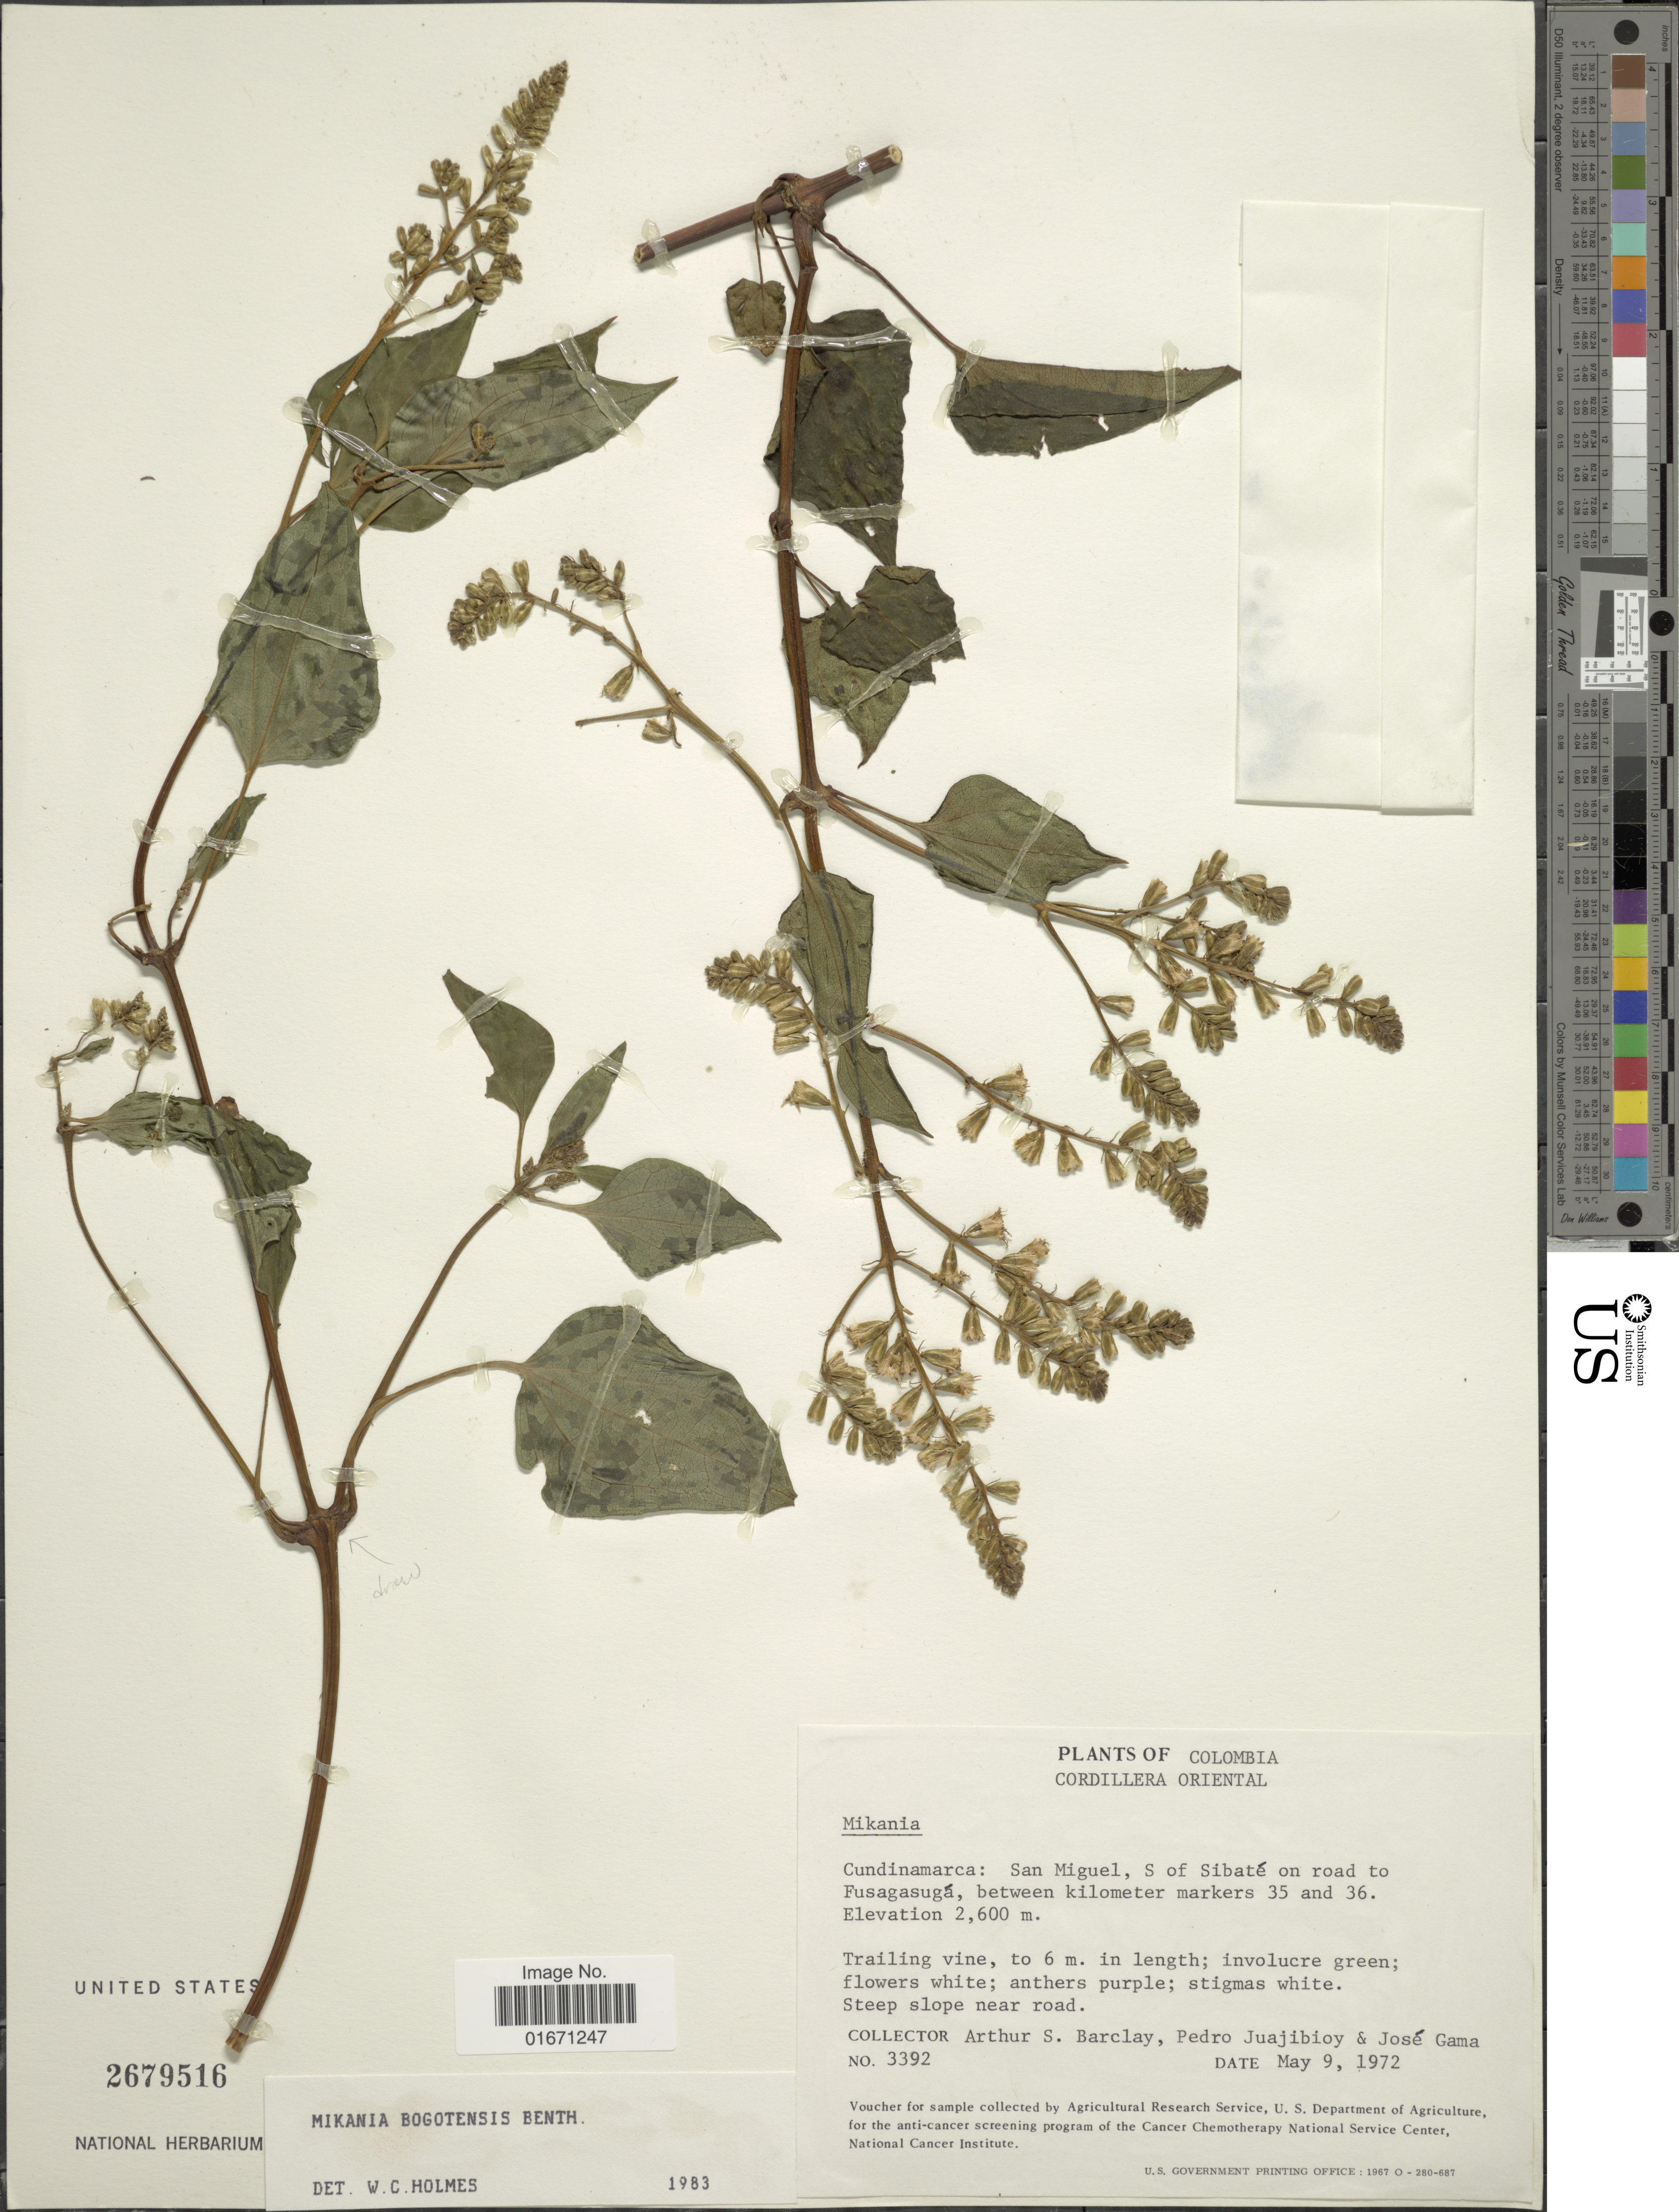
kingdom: Plantae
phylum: Tracheophyta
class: Magnoliopsida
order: Asterales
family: Asteraceae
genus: Mikania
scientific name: Mikania bogotensis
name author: Benth.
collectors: A. S. Barclay, P. Juajibioy & J. Gama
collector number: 3392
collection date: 1972-05-09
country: Colombia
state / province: Cundinamarca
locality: Cordillera Oriental, San Miguel, S of Sibate on road to Fusagasuga, between kilometer markers 35 and 36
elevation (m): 2600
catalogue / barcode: US 2679516